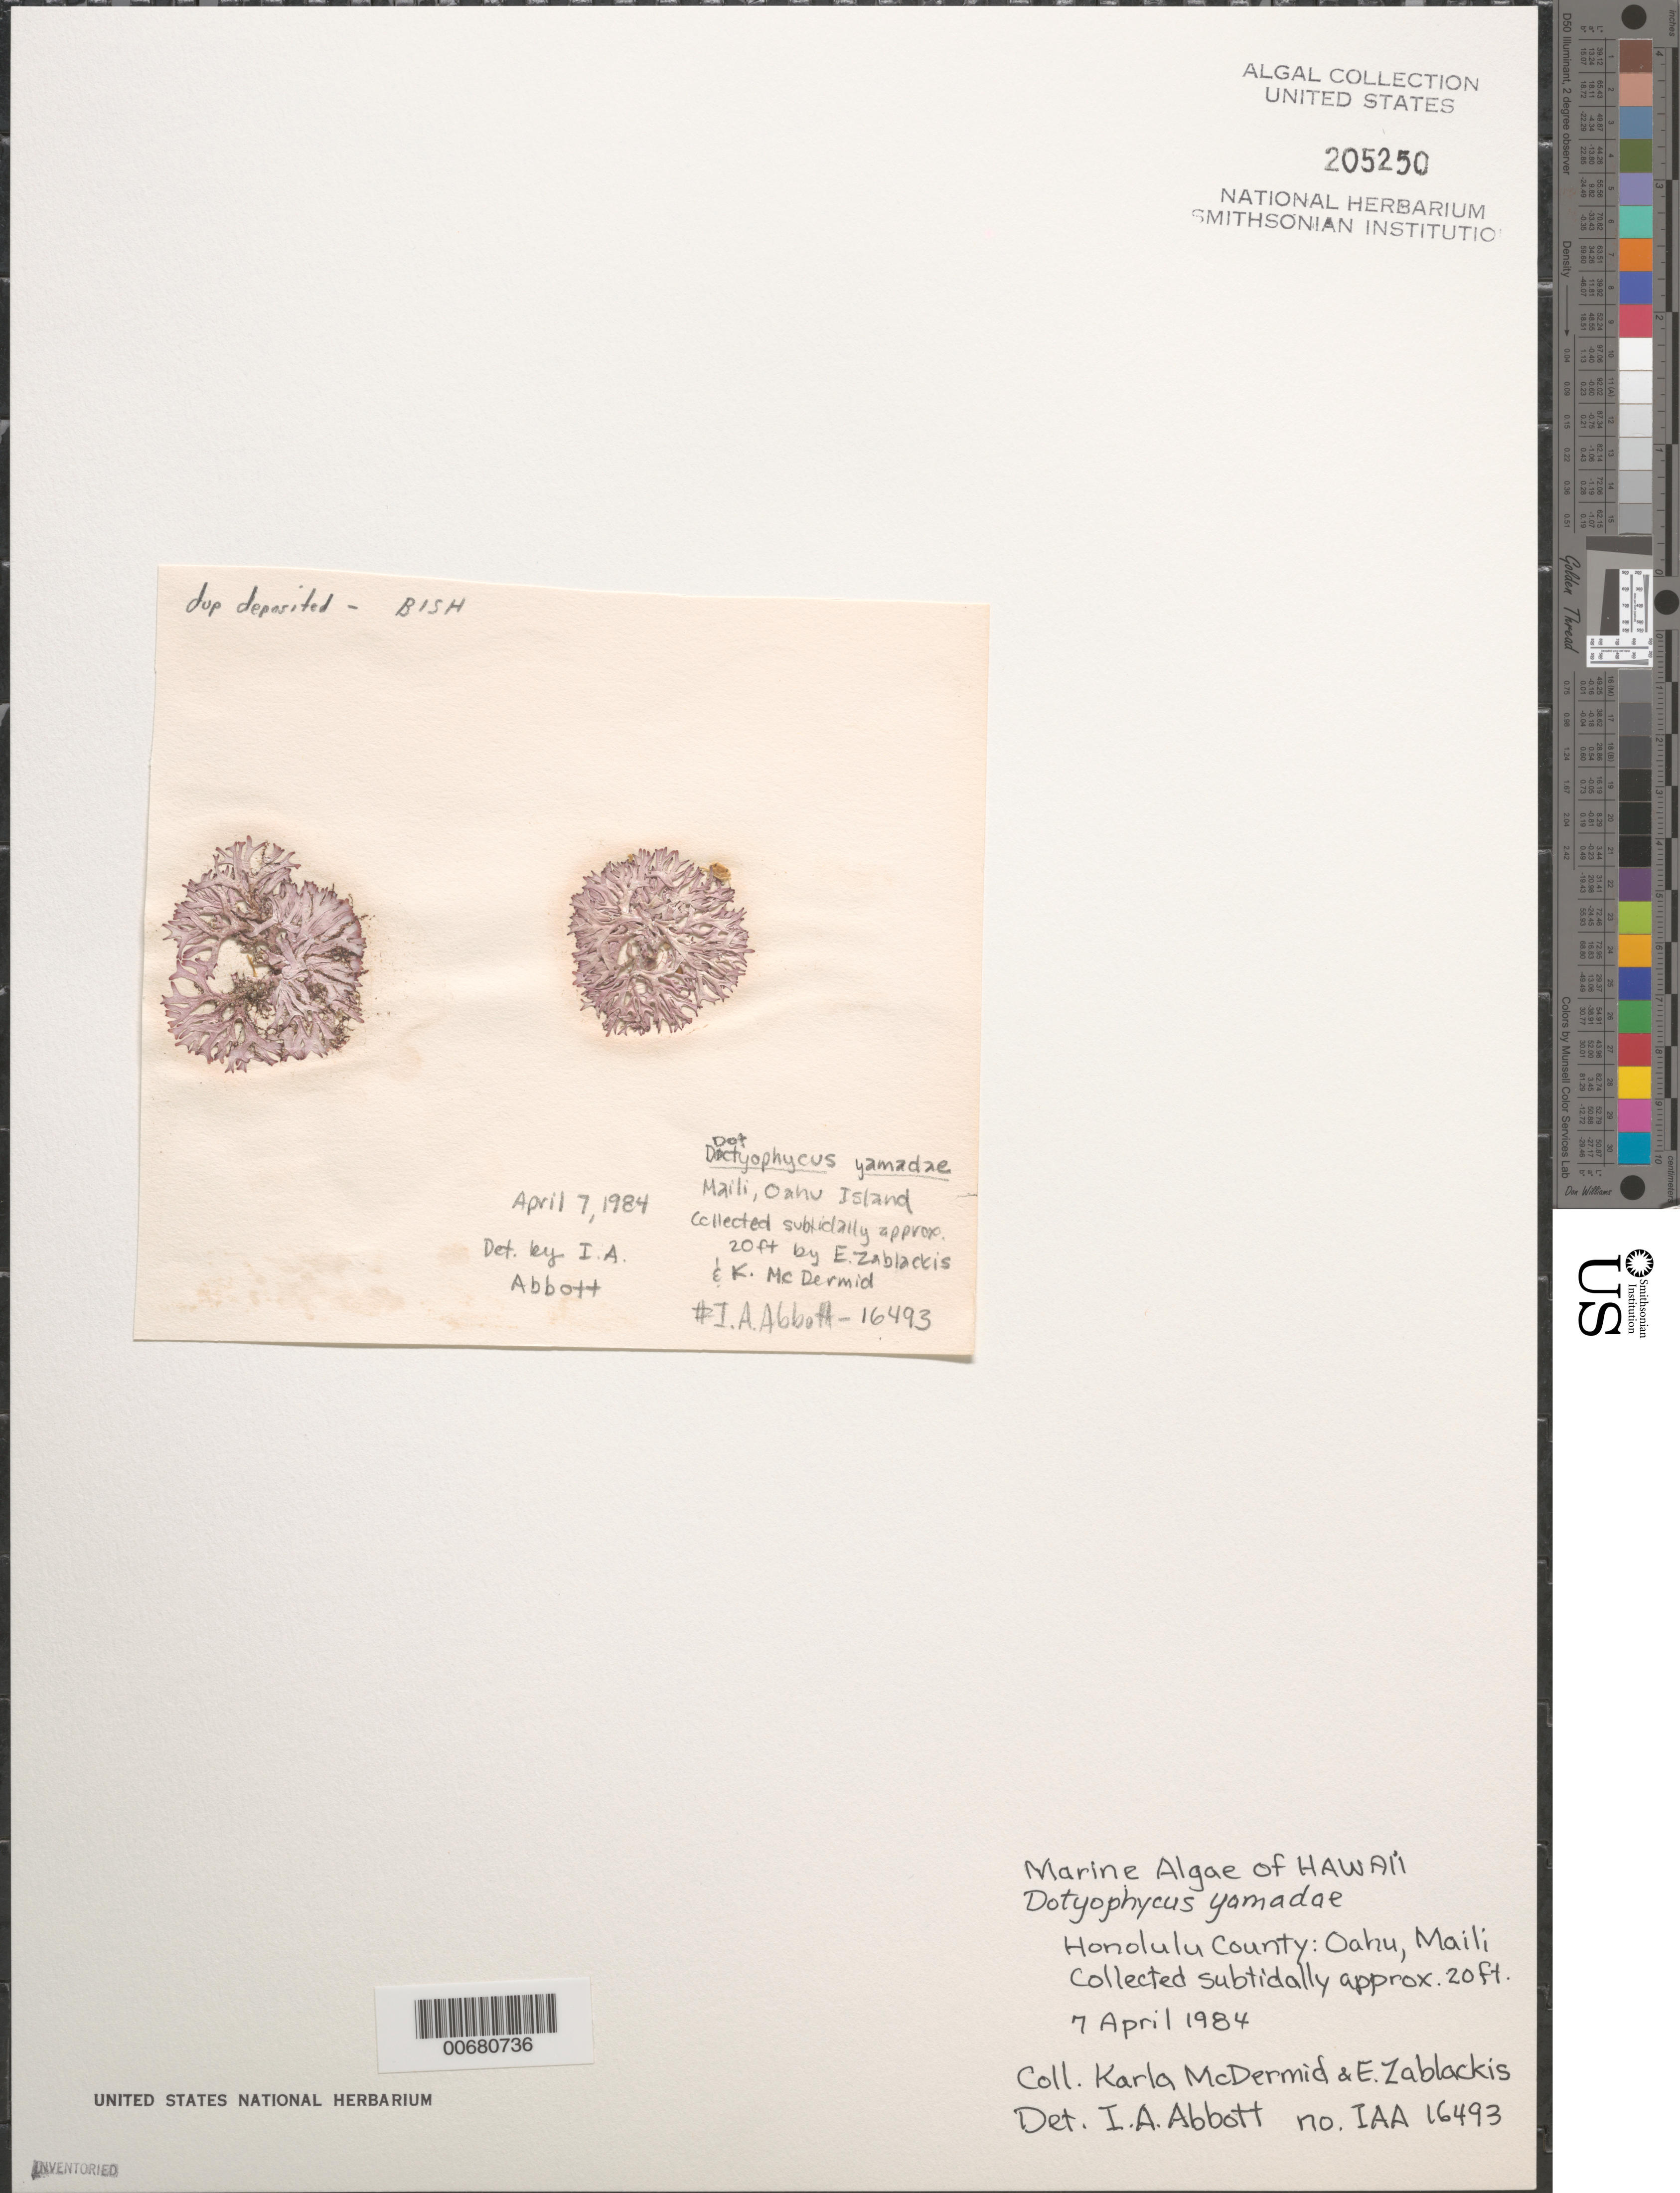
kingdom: Plantae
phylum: Rhodophyta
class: Florideophyceae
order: Nemaliales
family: Liagoraceae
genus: Dotyophycus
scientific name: Dotyophycus yamadae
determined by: Abbott, Isabella A.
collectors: K. McDermid & E. Zablackis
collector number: IAA 16493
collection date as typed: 07 Apr 1984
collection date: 1984-04-07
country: United States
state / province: Hawaii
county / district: Honolulu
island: Oahu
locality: Maili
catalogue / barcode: US 205250